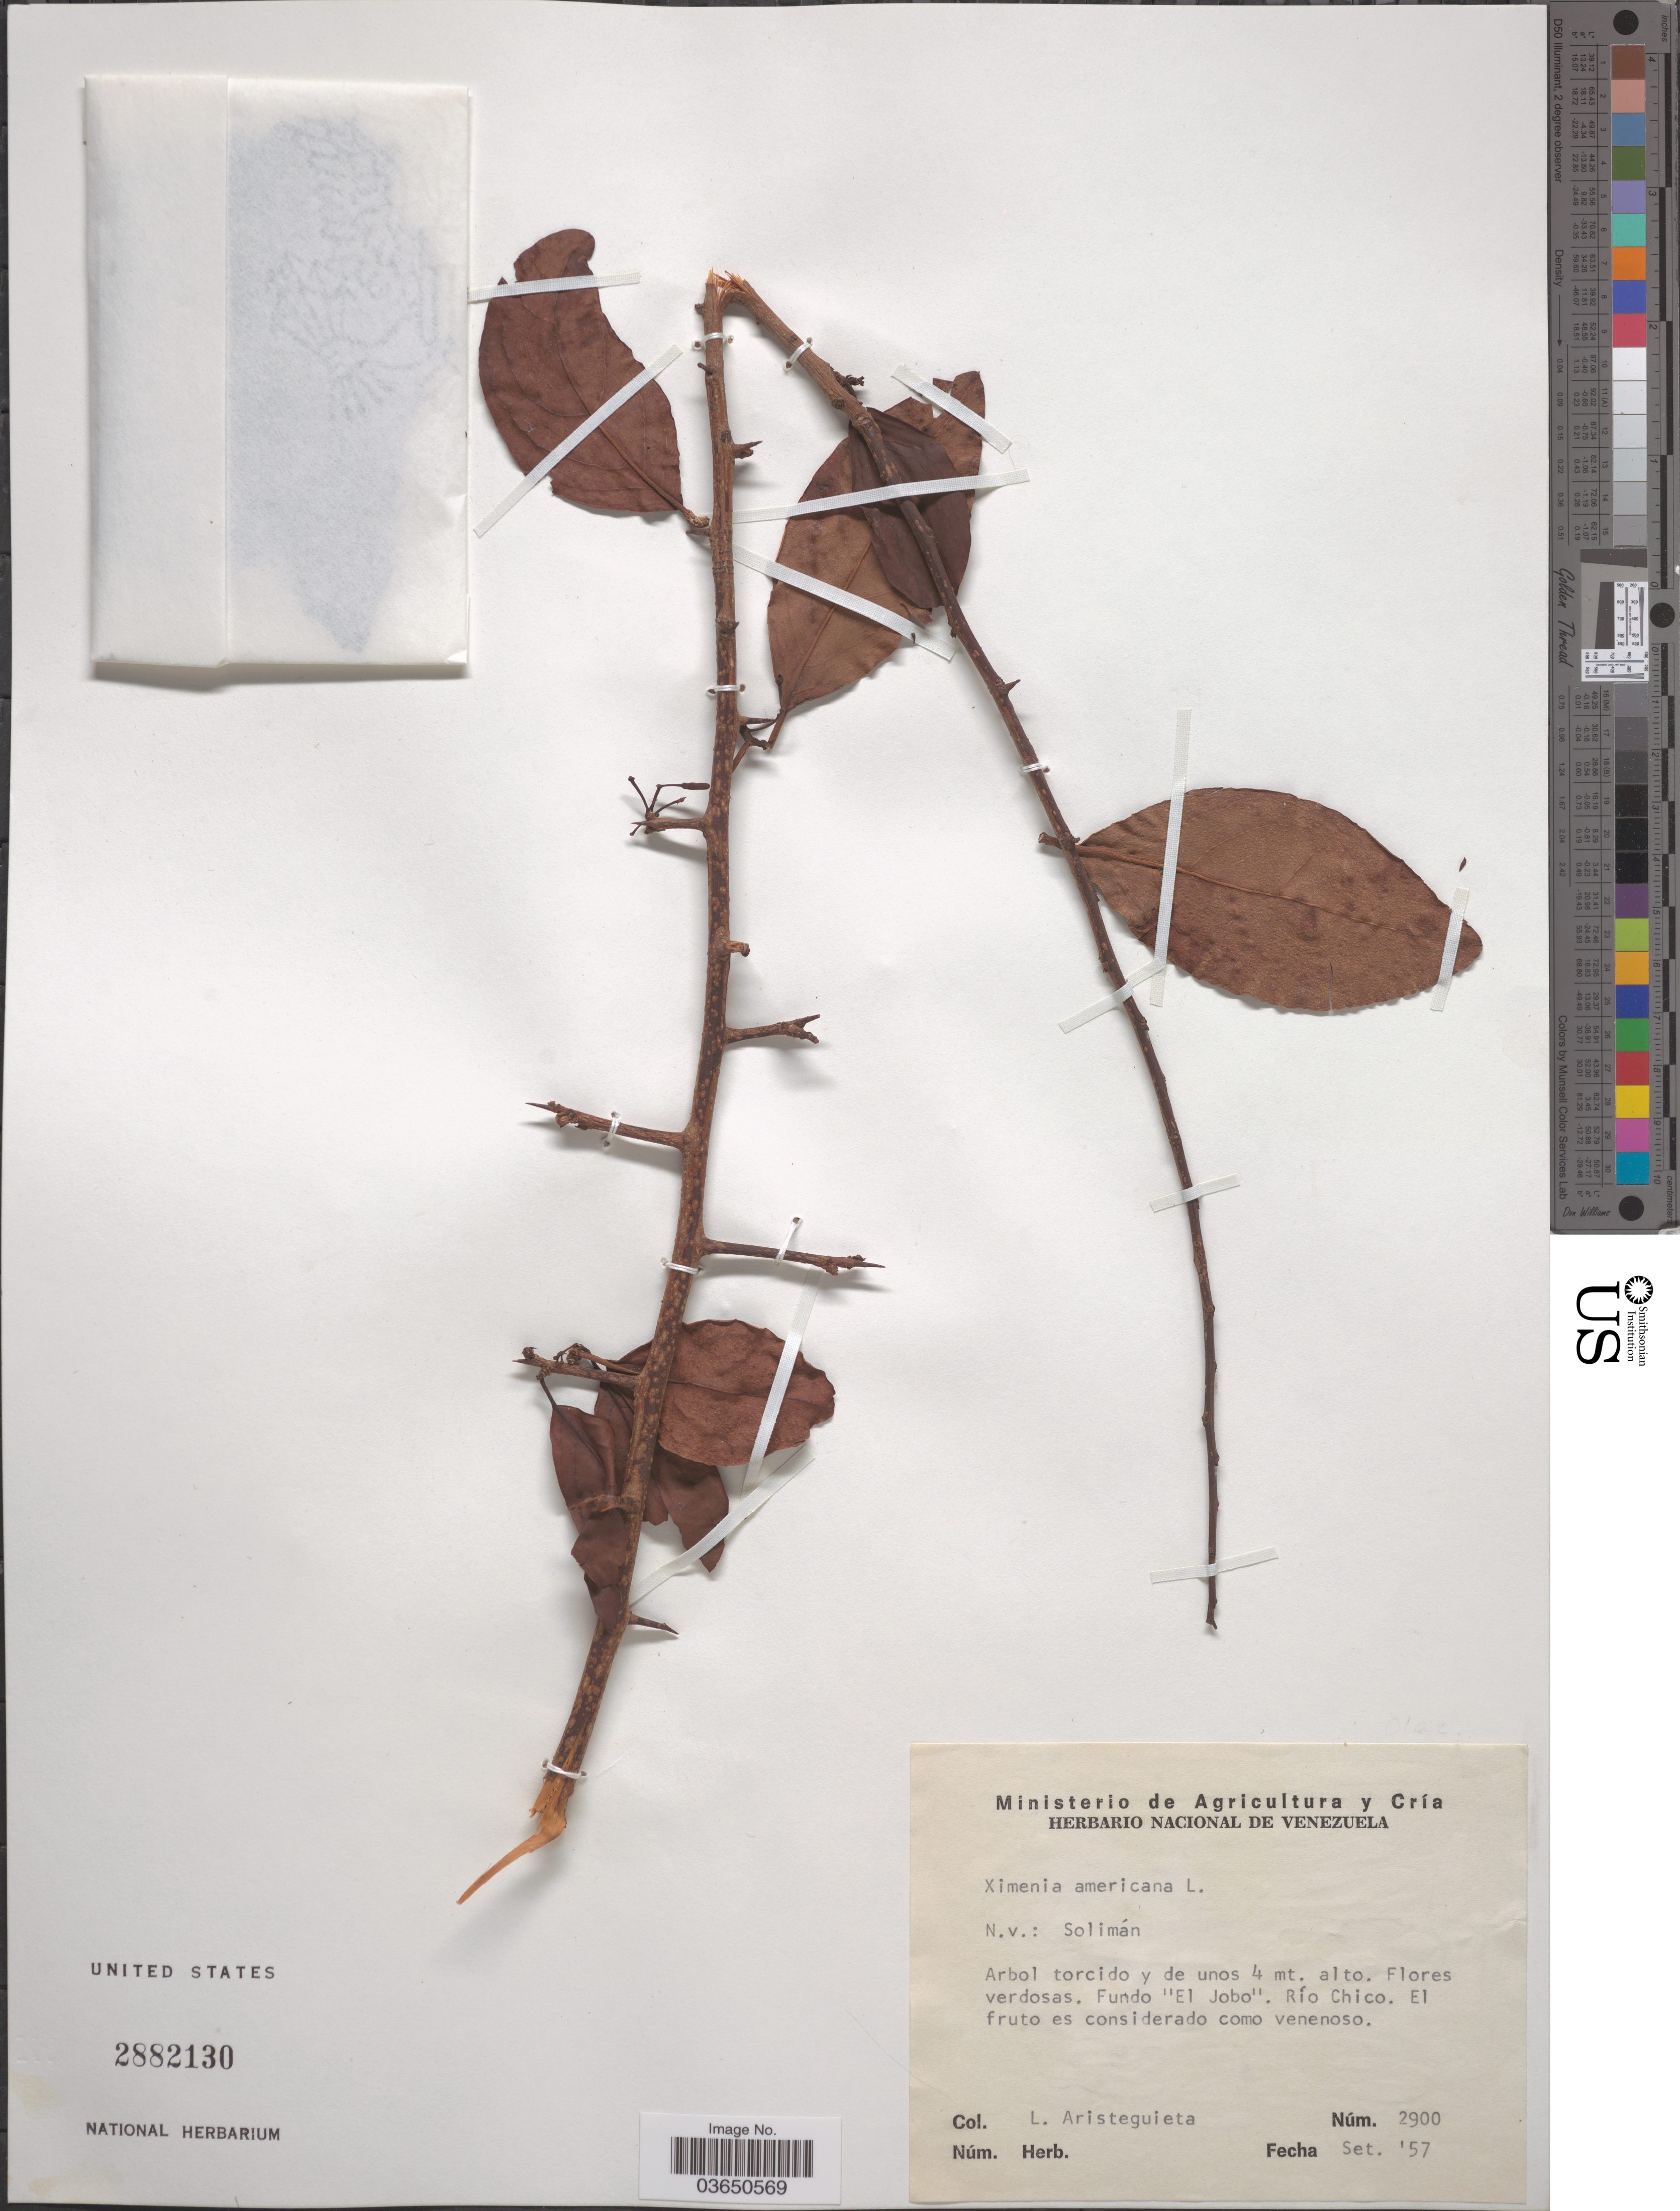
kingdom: Plantae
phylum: Tracheophyta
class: Magnoliopsida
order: Santalales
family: Ximeniaceae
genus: Ximenia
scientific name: Ximenia americana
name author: L.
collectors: L. Aristeguieta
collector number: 2900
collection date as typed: Transcribed d/m/y: /9/57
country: Venezuela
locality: Fundo "El Jobo". Río Chico.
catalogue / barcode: US 2882130